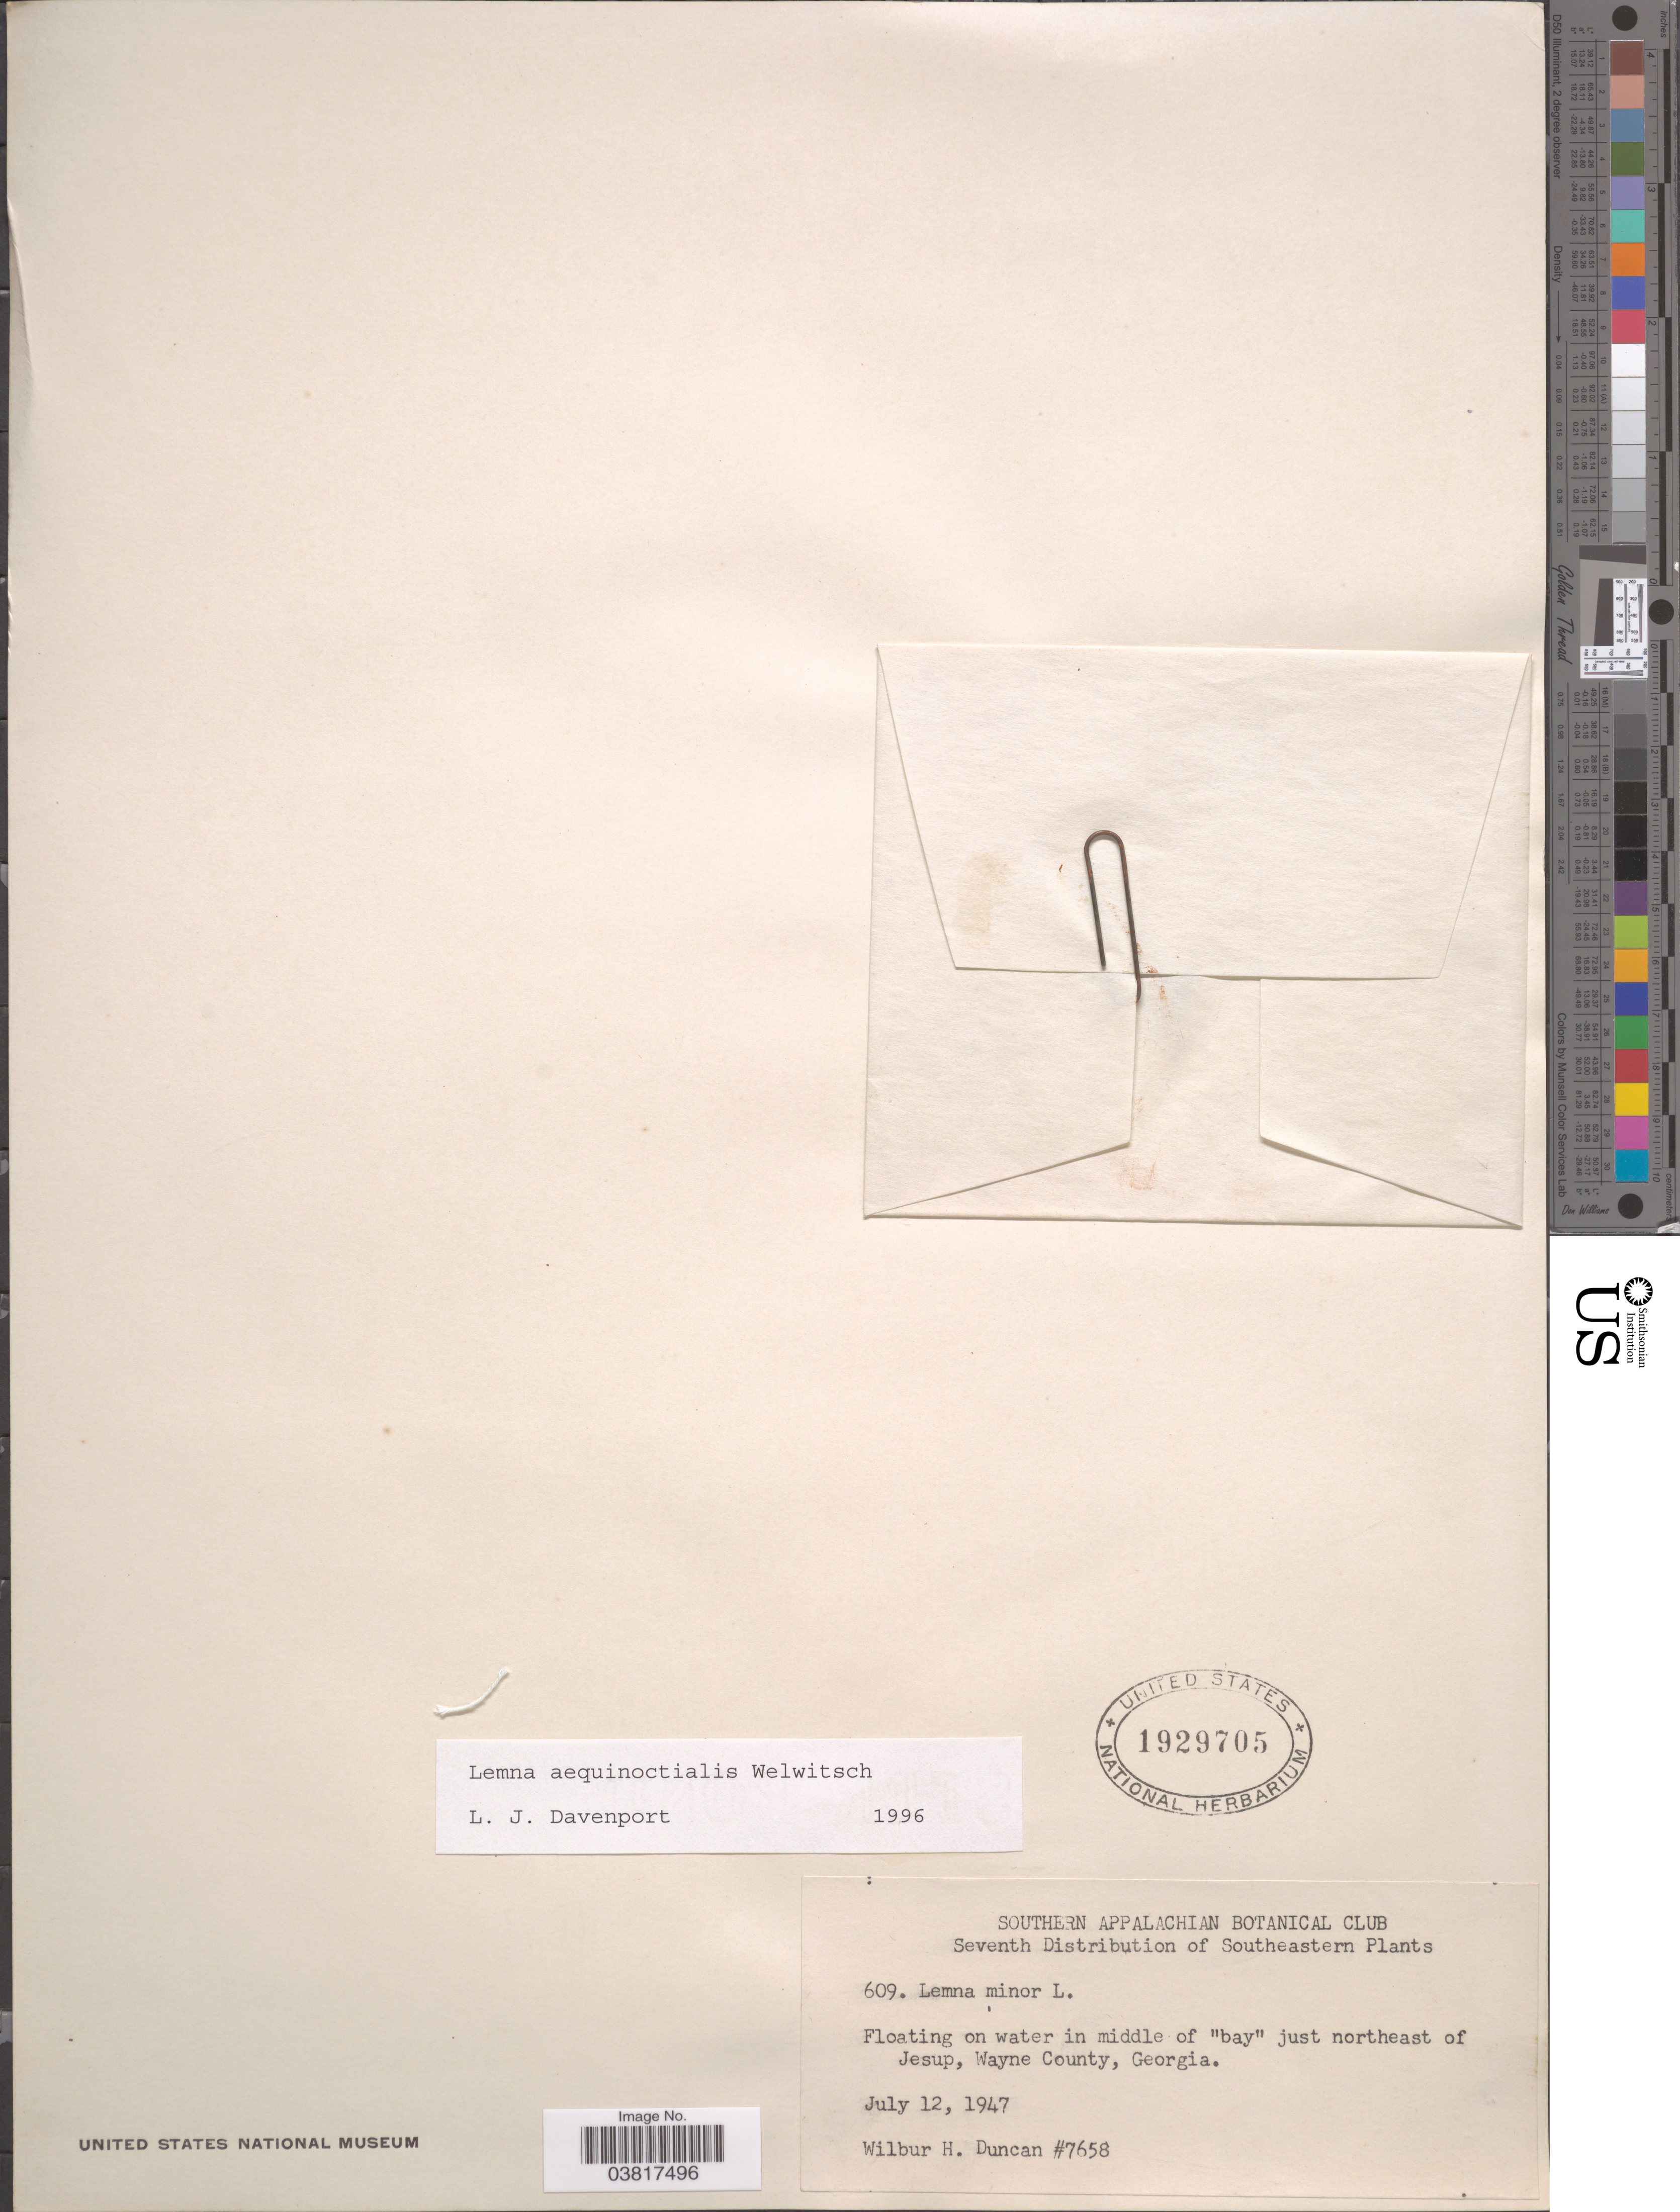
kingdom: Plantae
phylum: Tracheophyta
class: Liliopsida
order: Alismatales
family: Araceae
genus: Lemna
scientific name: Lemna aequinoctialis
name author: Welw.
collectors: W. H. Duncan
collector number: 7658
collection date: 1947-07-12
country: United States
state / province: Georgia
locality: Southeastern. In middle of "bay" just northeast of Jesup, Wayne County.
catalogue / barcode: US 1929705